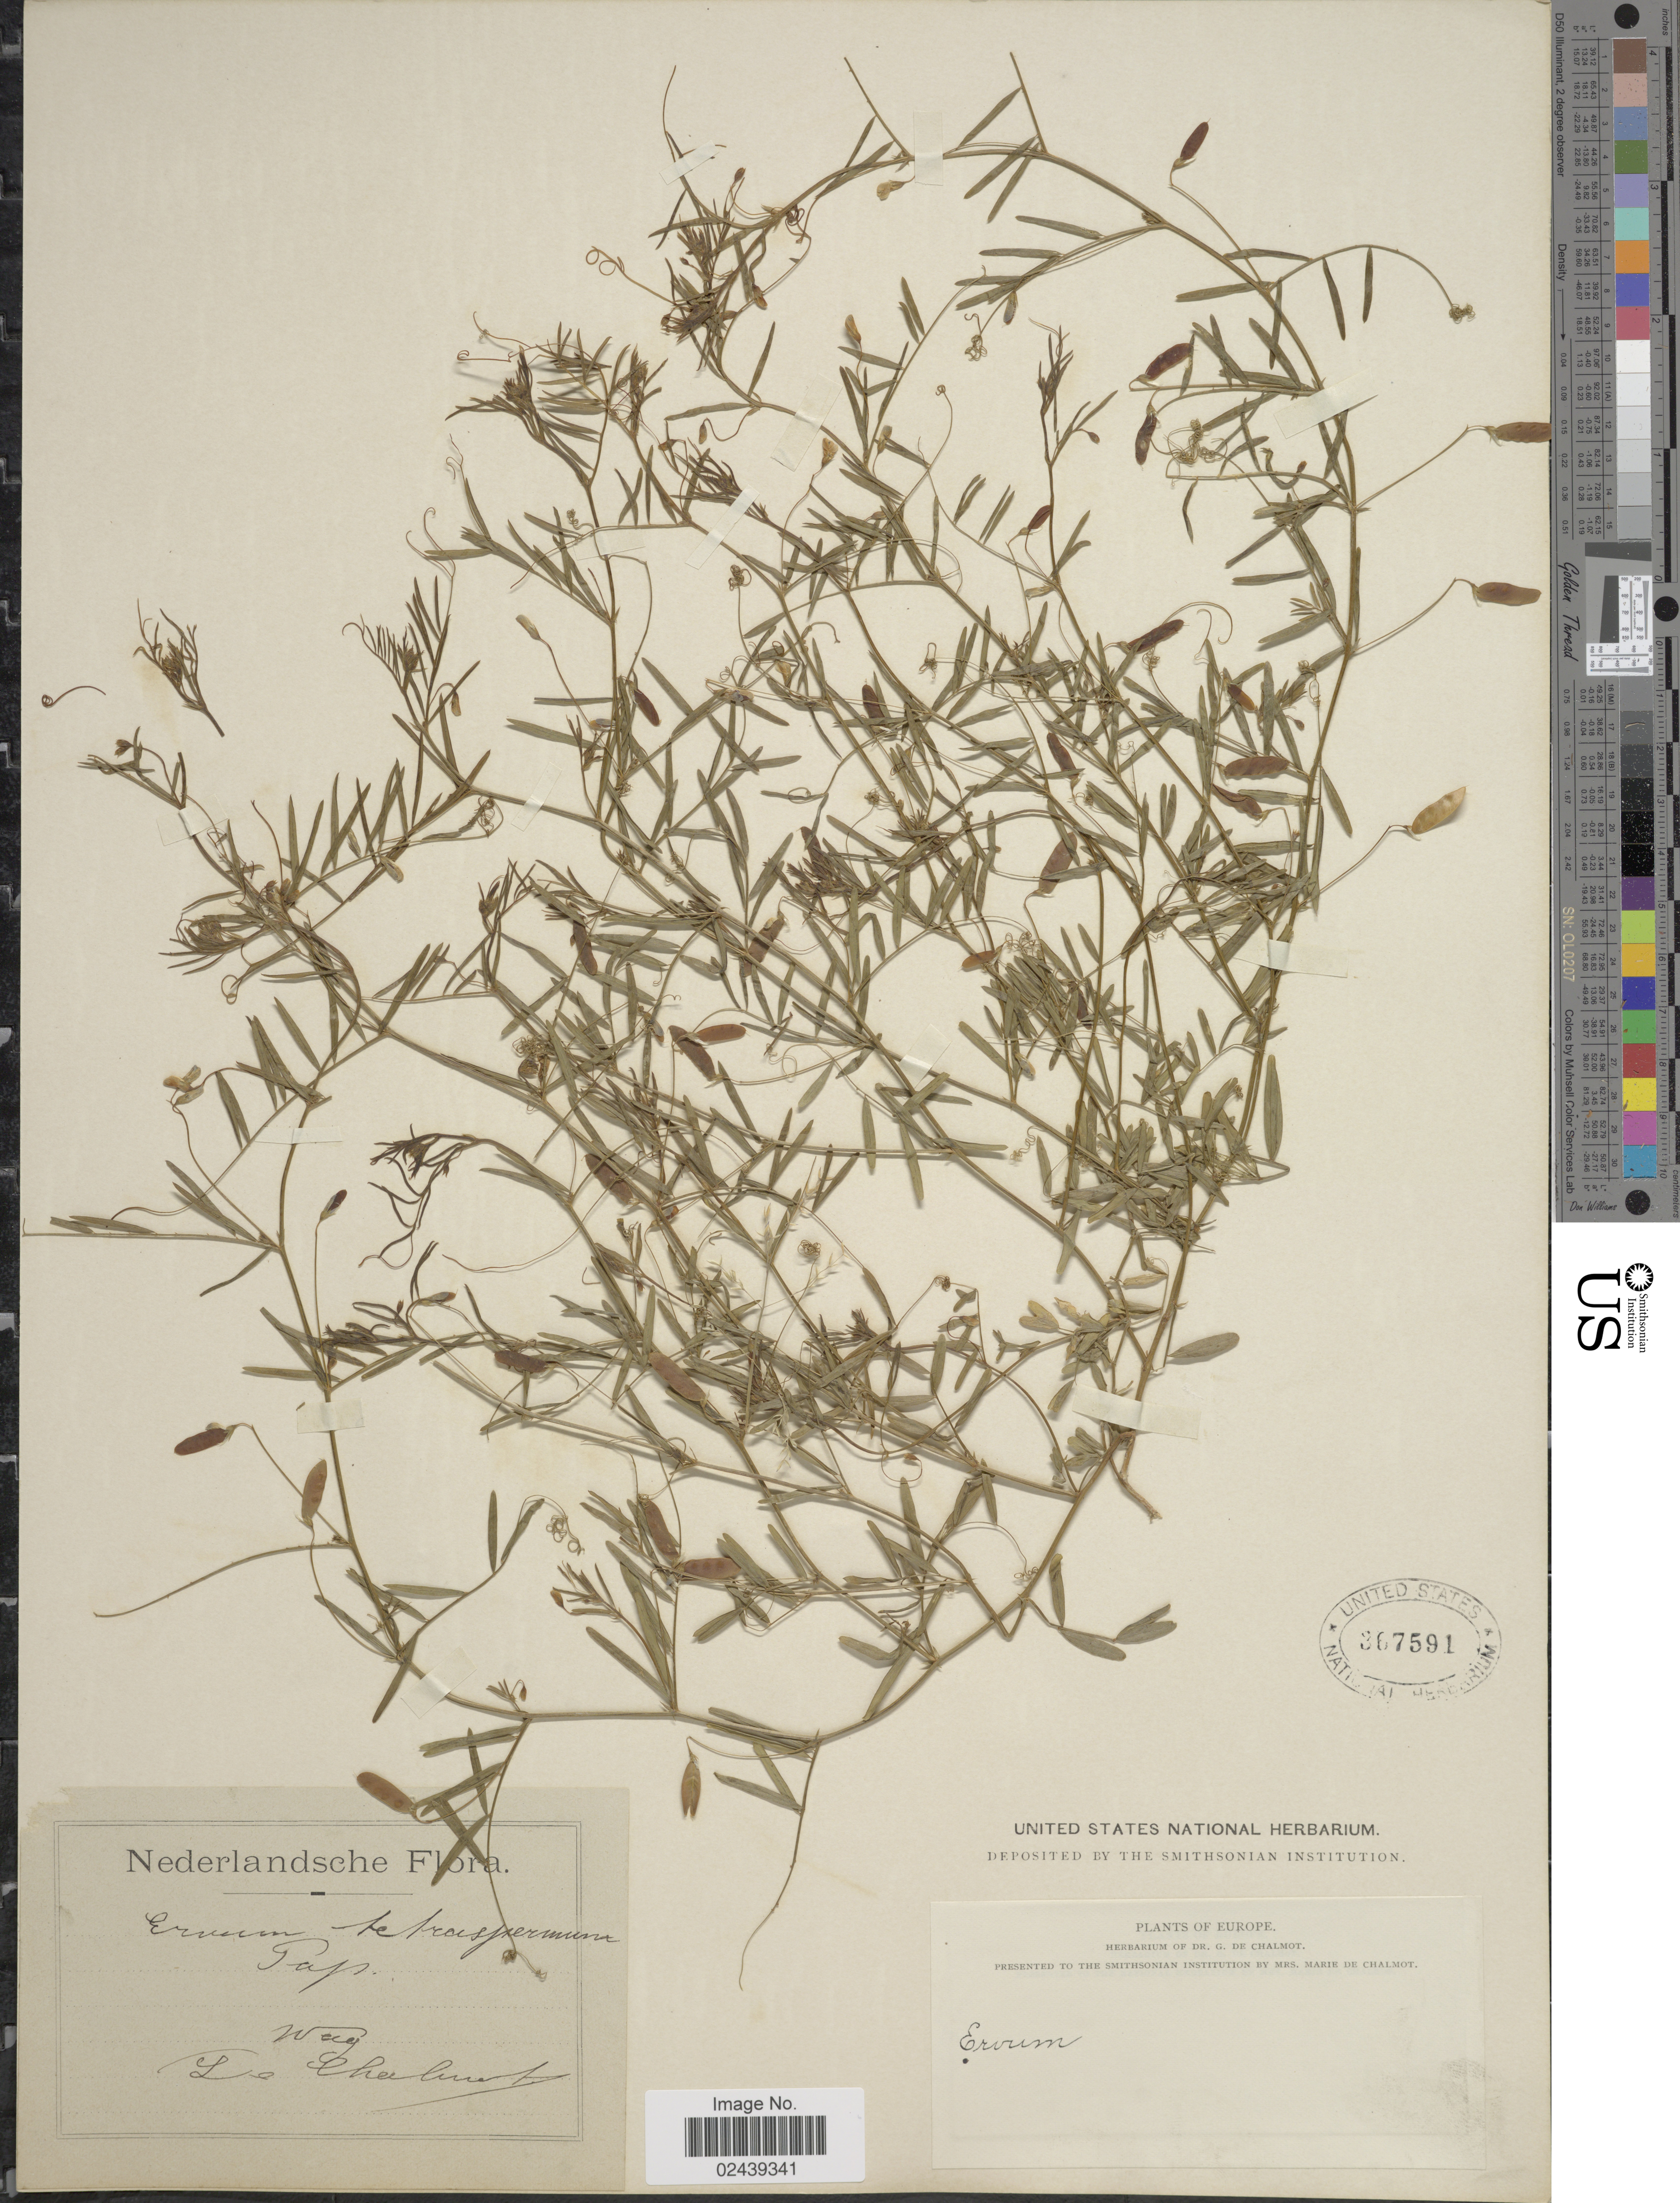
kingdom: Plantae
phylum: Tracheophyta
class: Magnoliopsida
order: Fabales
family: Fabaceae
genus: Vicia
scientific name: Vicia tetrasperma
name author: (L.) Schreb.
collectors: G. de Chalmot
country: Netherlands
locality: Wag.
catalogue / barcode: US 367591